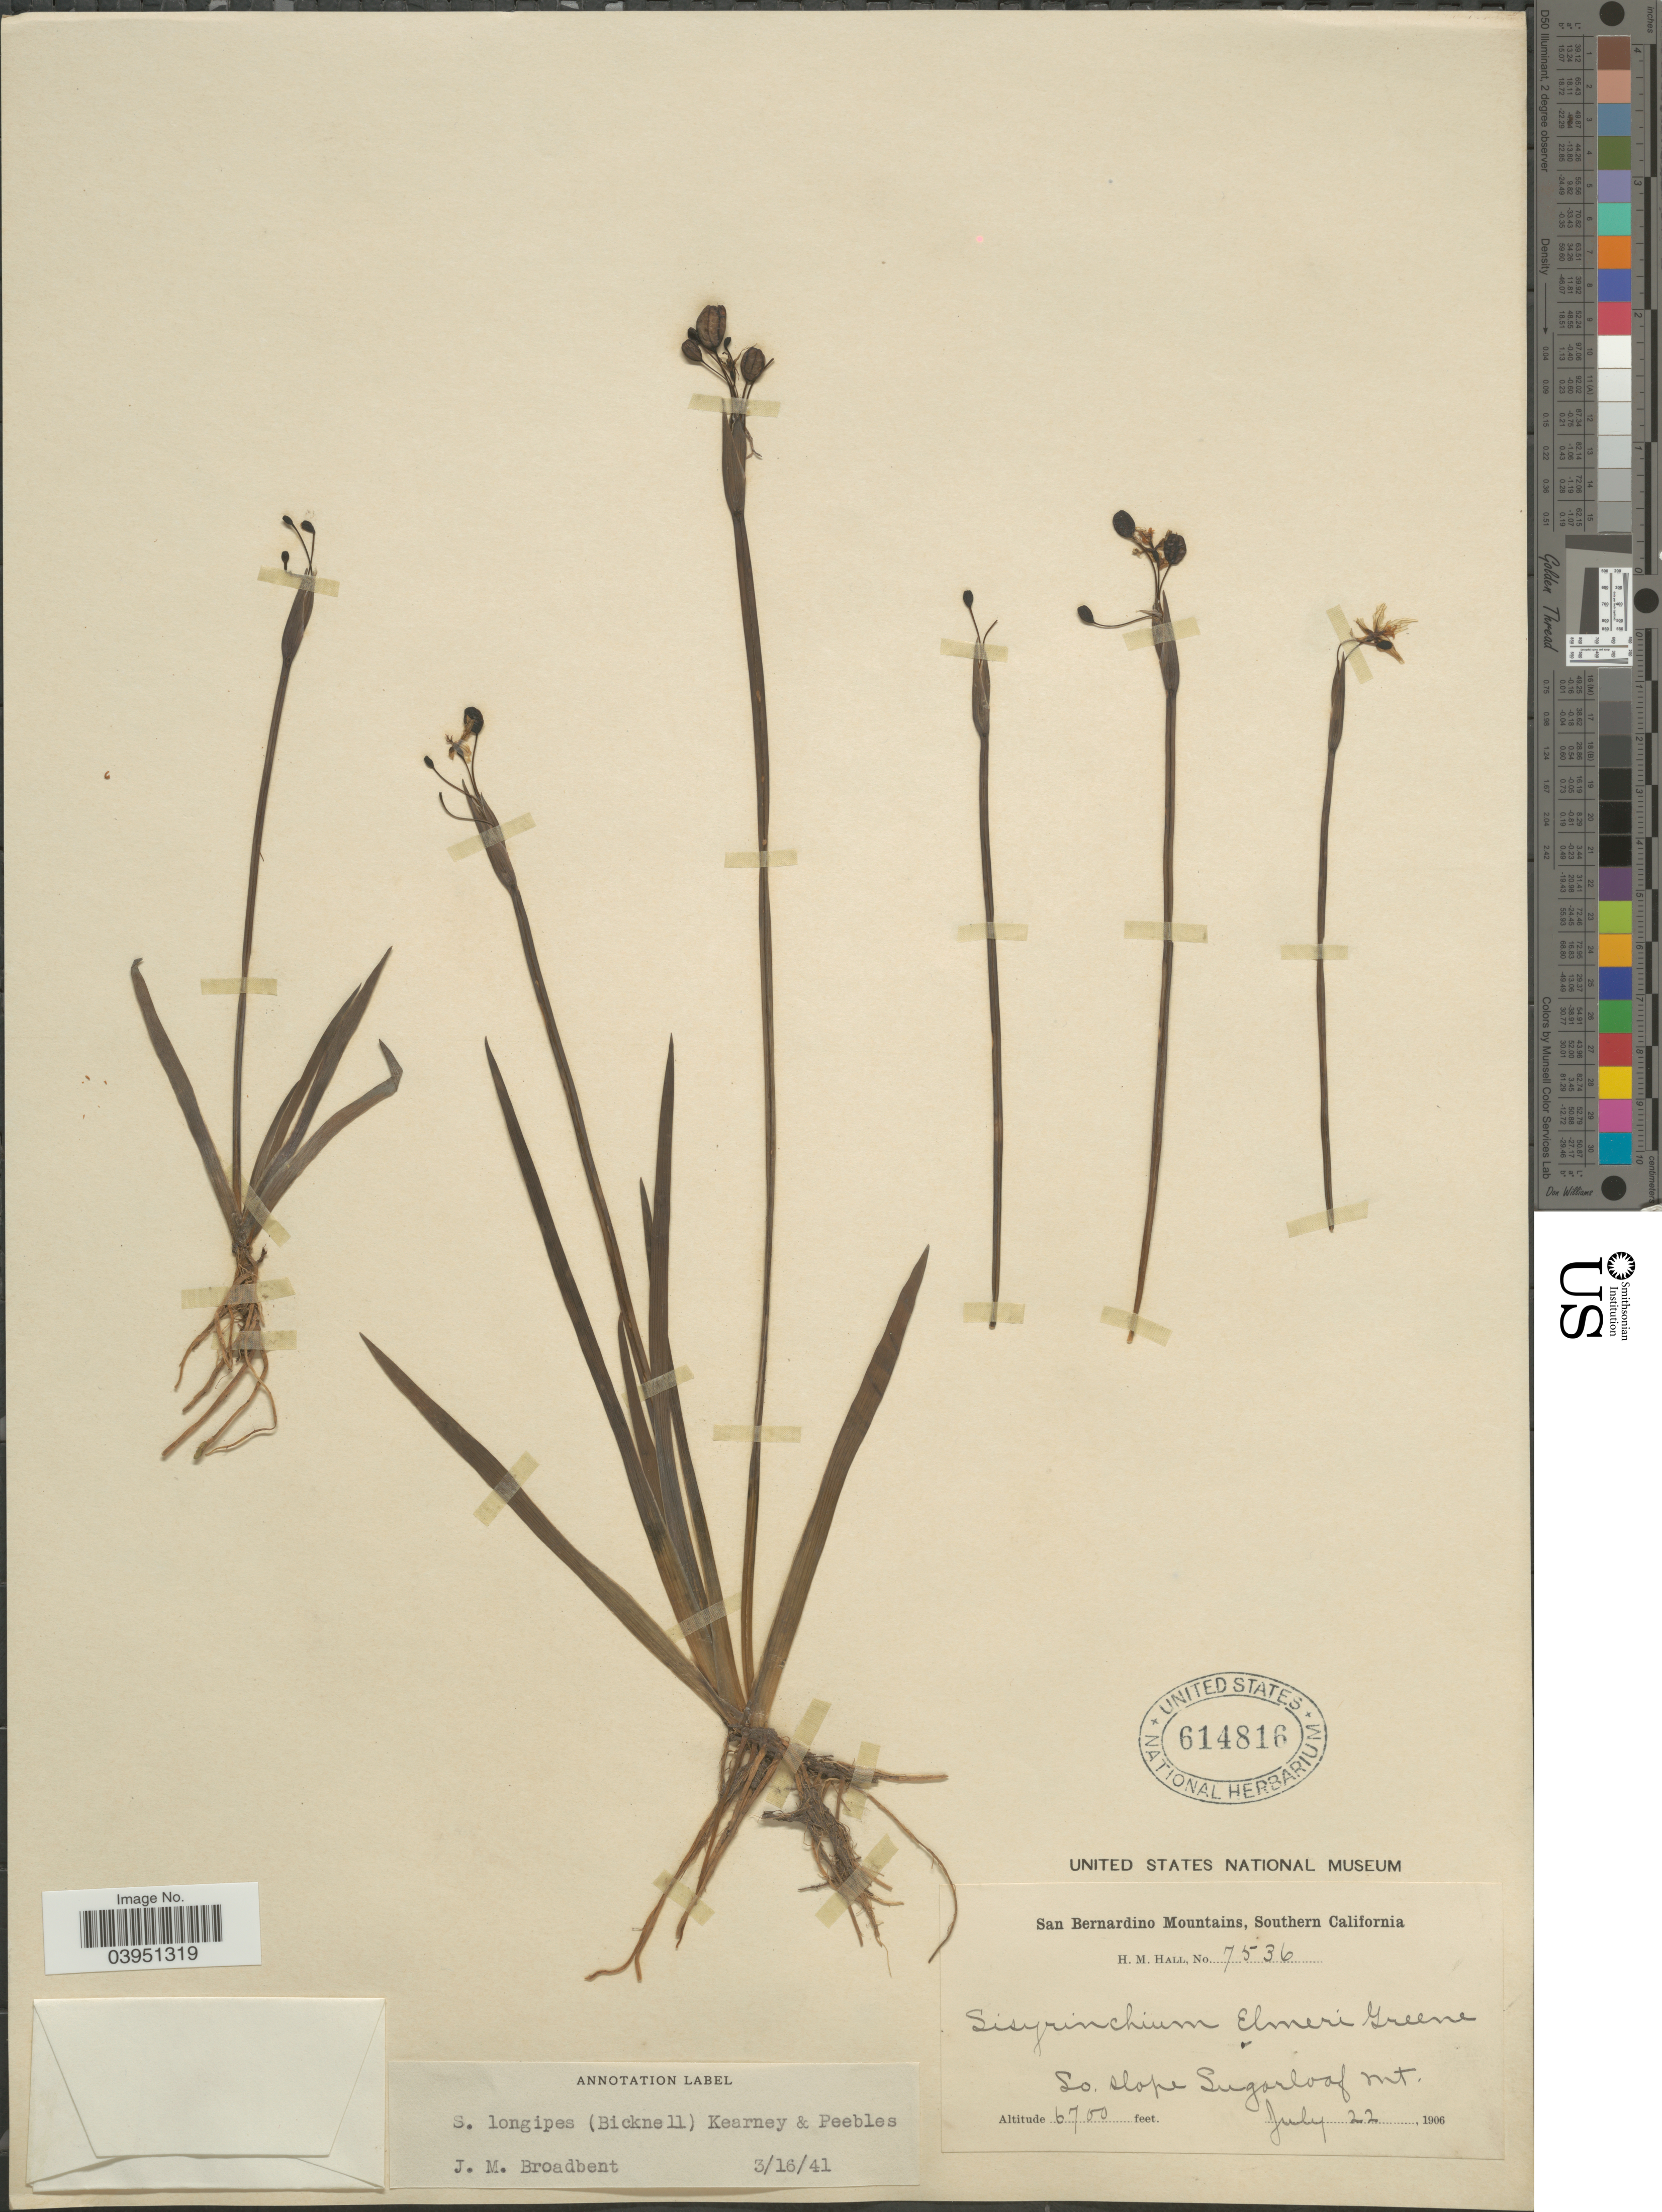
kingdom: Plantae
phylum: Tracheophyta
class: Liliopsida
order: Asparagales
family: Iridaceae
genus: Sisyrinchium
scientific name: Sisyrinchium longipes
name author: (E.P. Bicknell) Kearney & Peebles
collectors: H. M. Hall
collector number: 7536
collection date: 1906-07-22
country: United States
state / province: California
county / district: San Bernardino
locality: San Bernardino Mountains, Southern California. So. slope Sugarloaf Mt.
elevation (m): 2042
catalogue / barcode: US 614816